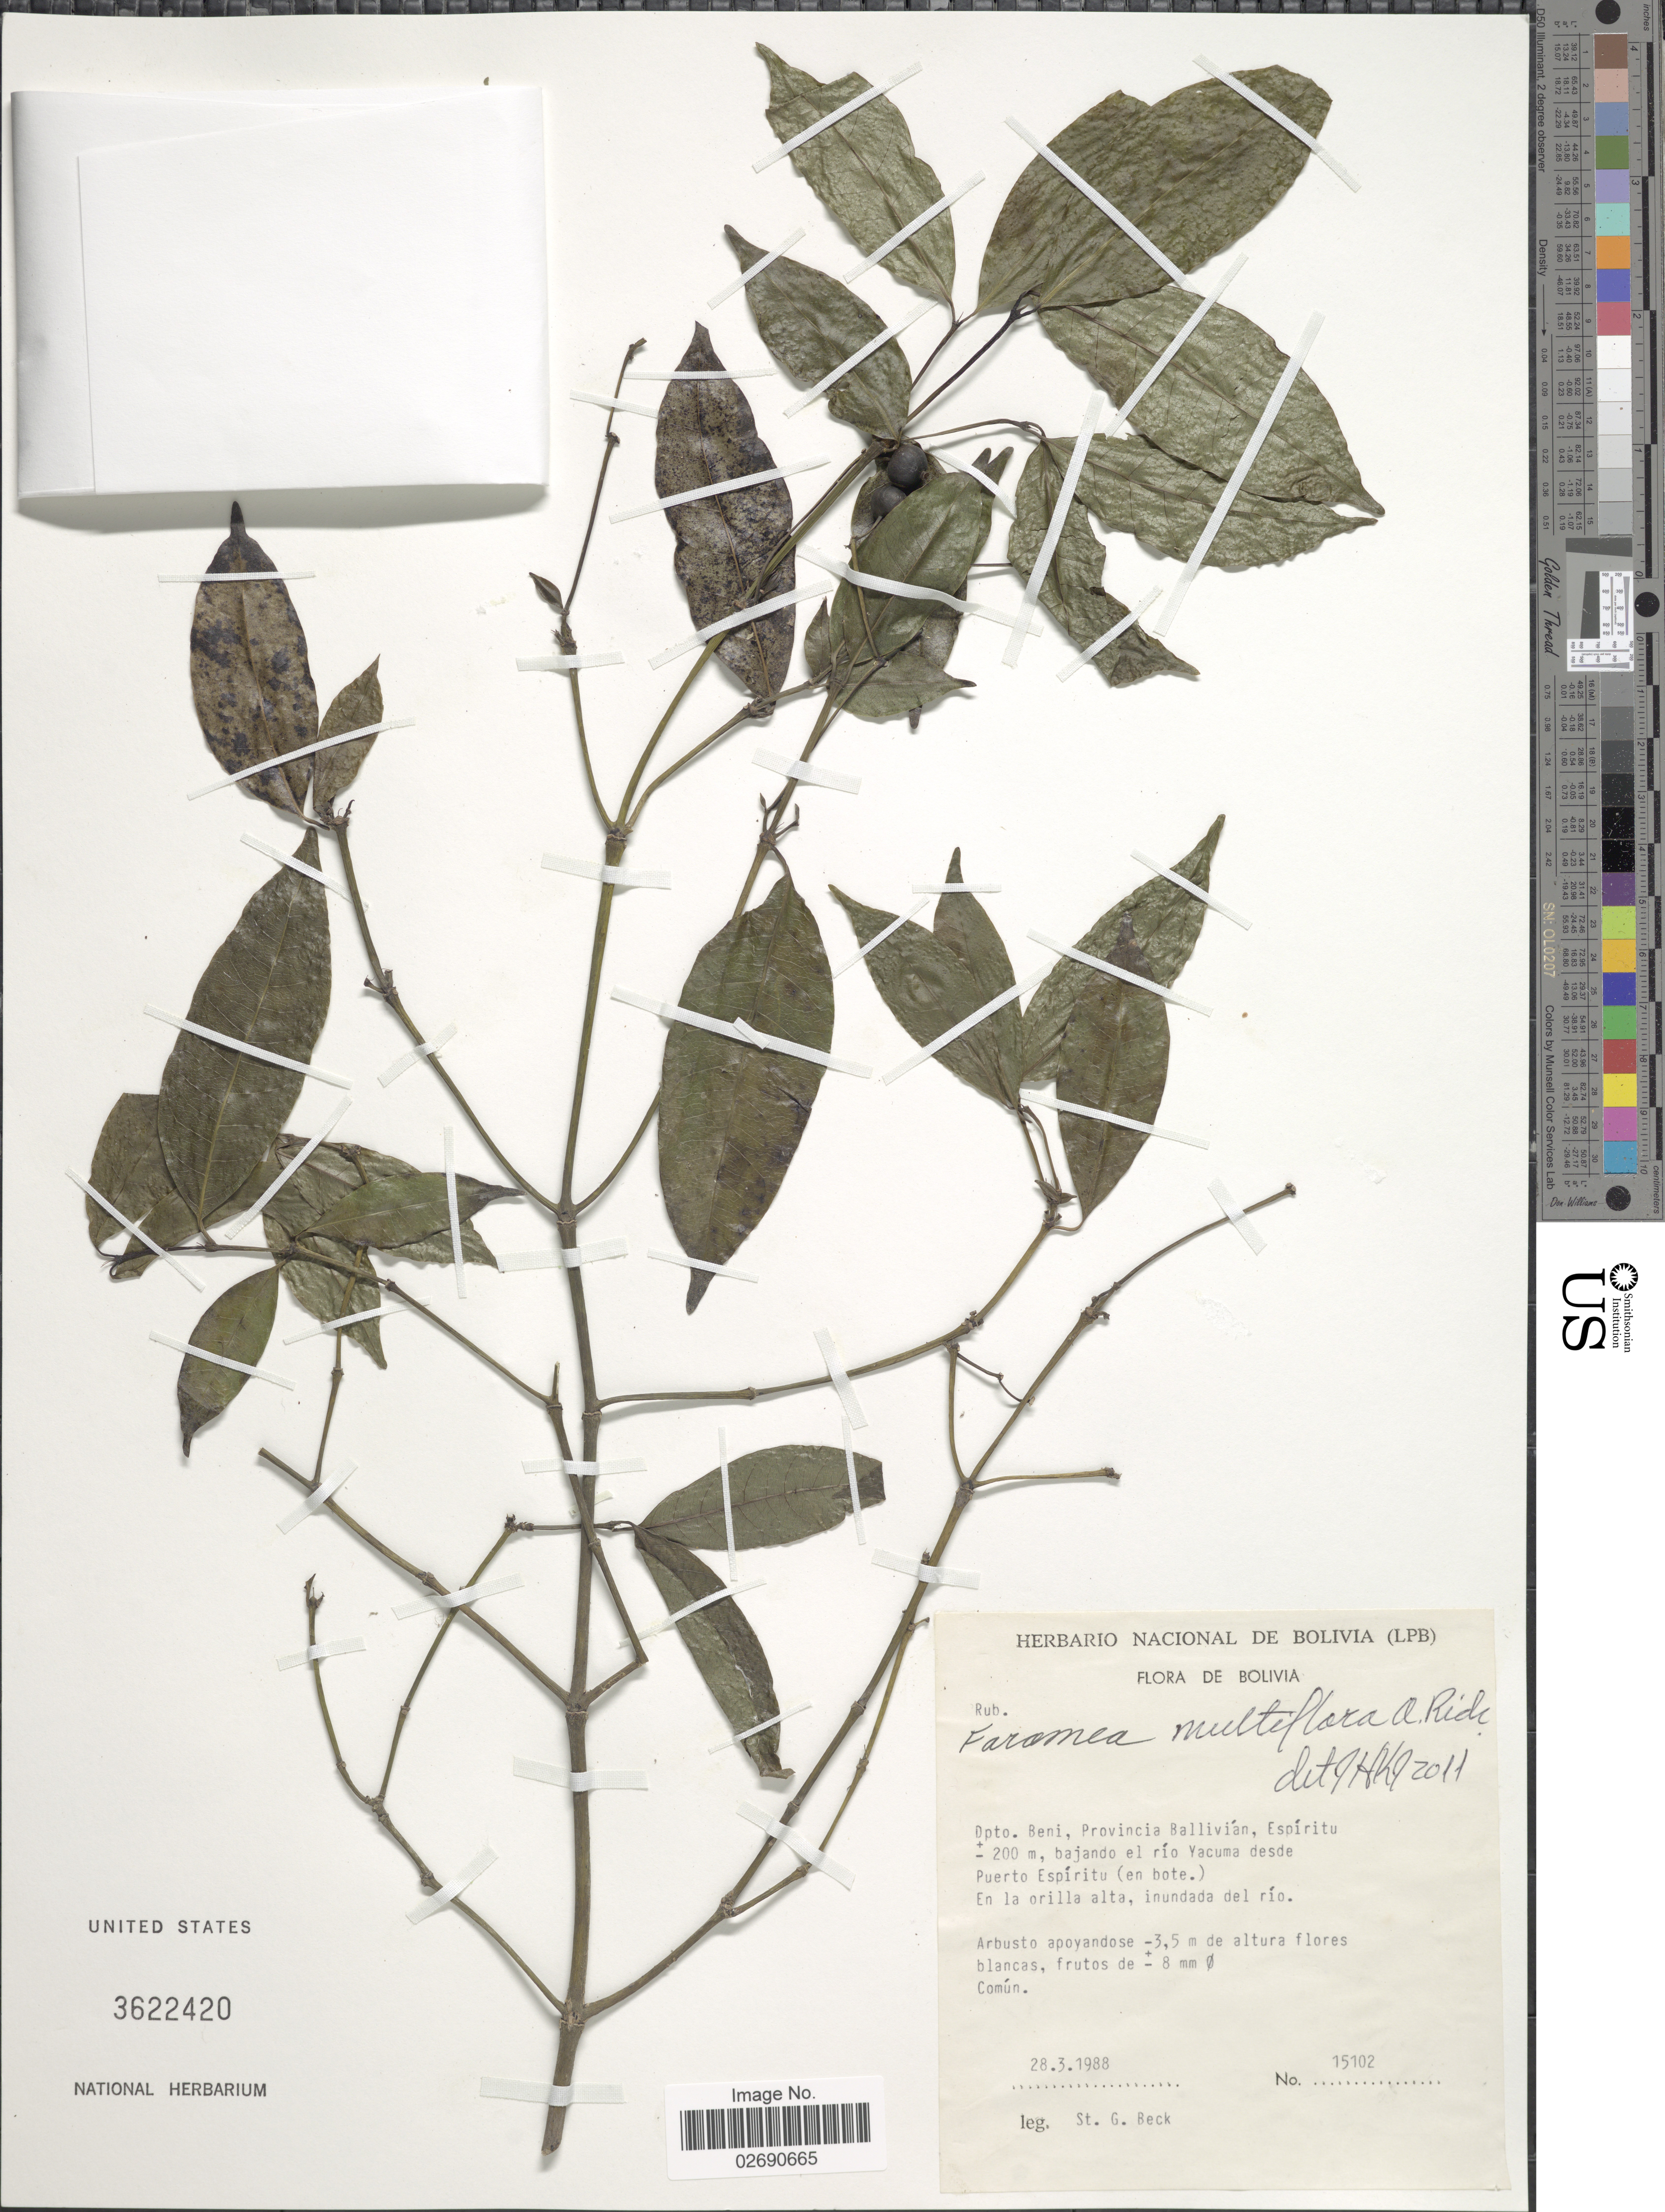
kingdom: Plantae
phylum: Tracheophyta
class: Magnoliopsida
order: Gentianales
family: Rubiaceae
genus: Faramea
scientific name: Faramea multiflora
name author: A. Rich. ex DC.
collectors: S. G. Beck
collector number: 15102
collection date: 1988-03-28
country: Bolivia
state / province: Beni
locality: Dpto. Beni, Provincia Ballivián, Espíritu, bajando el río Yacuma desde Puerto Espíritu (en bote), En la orilla alta, inundada del río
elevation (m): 200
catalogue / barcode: US 3622420